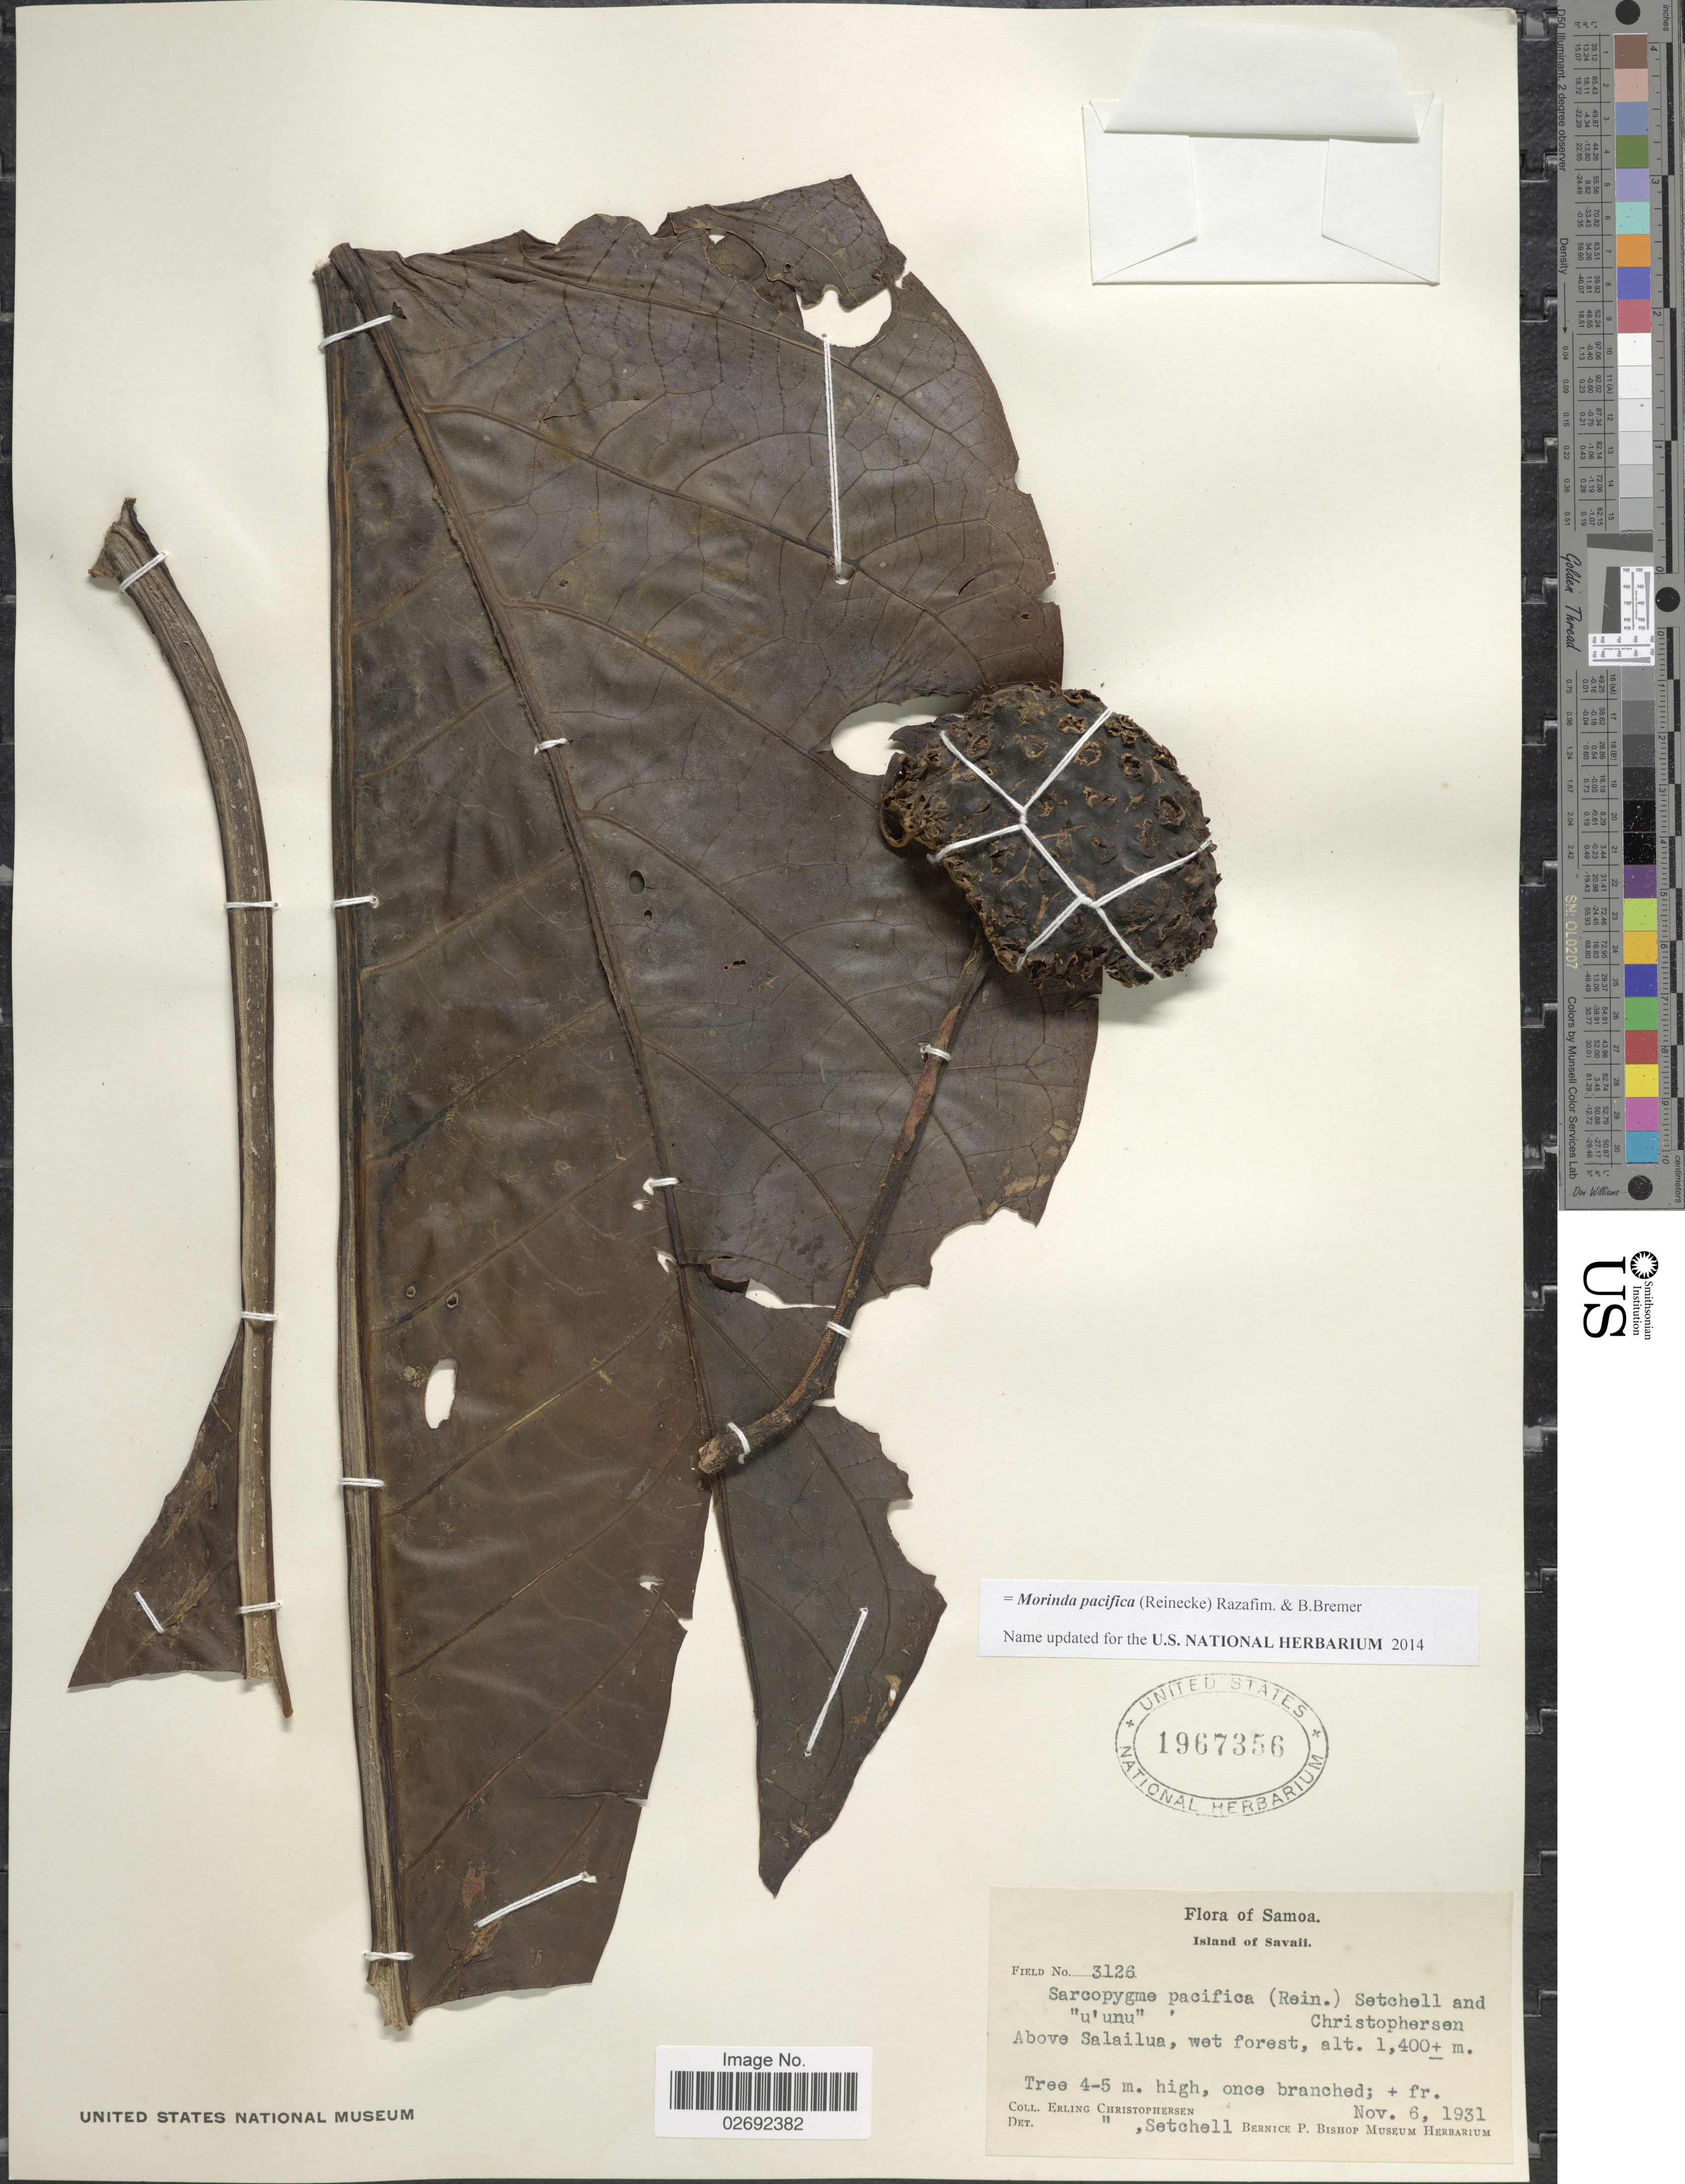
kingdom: Plantae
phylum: Tracheophyta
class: Magnoliopsida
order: Gentianales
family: Rubiaceae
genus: Morinda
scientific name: Morinda pacifica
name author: Razafim. & B. Bremer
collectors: E. Christophersen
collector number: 3126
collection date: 1931-11-06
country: Samoa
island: Savai'i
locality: Samoa. Island of Savaii. Above Salailua, wet forest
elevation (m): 1400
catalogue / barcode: US 1967356